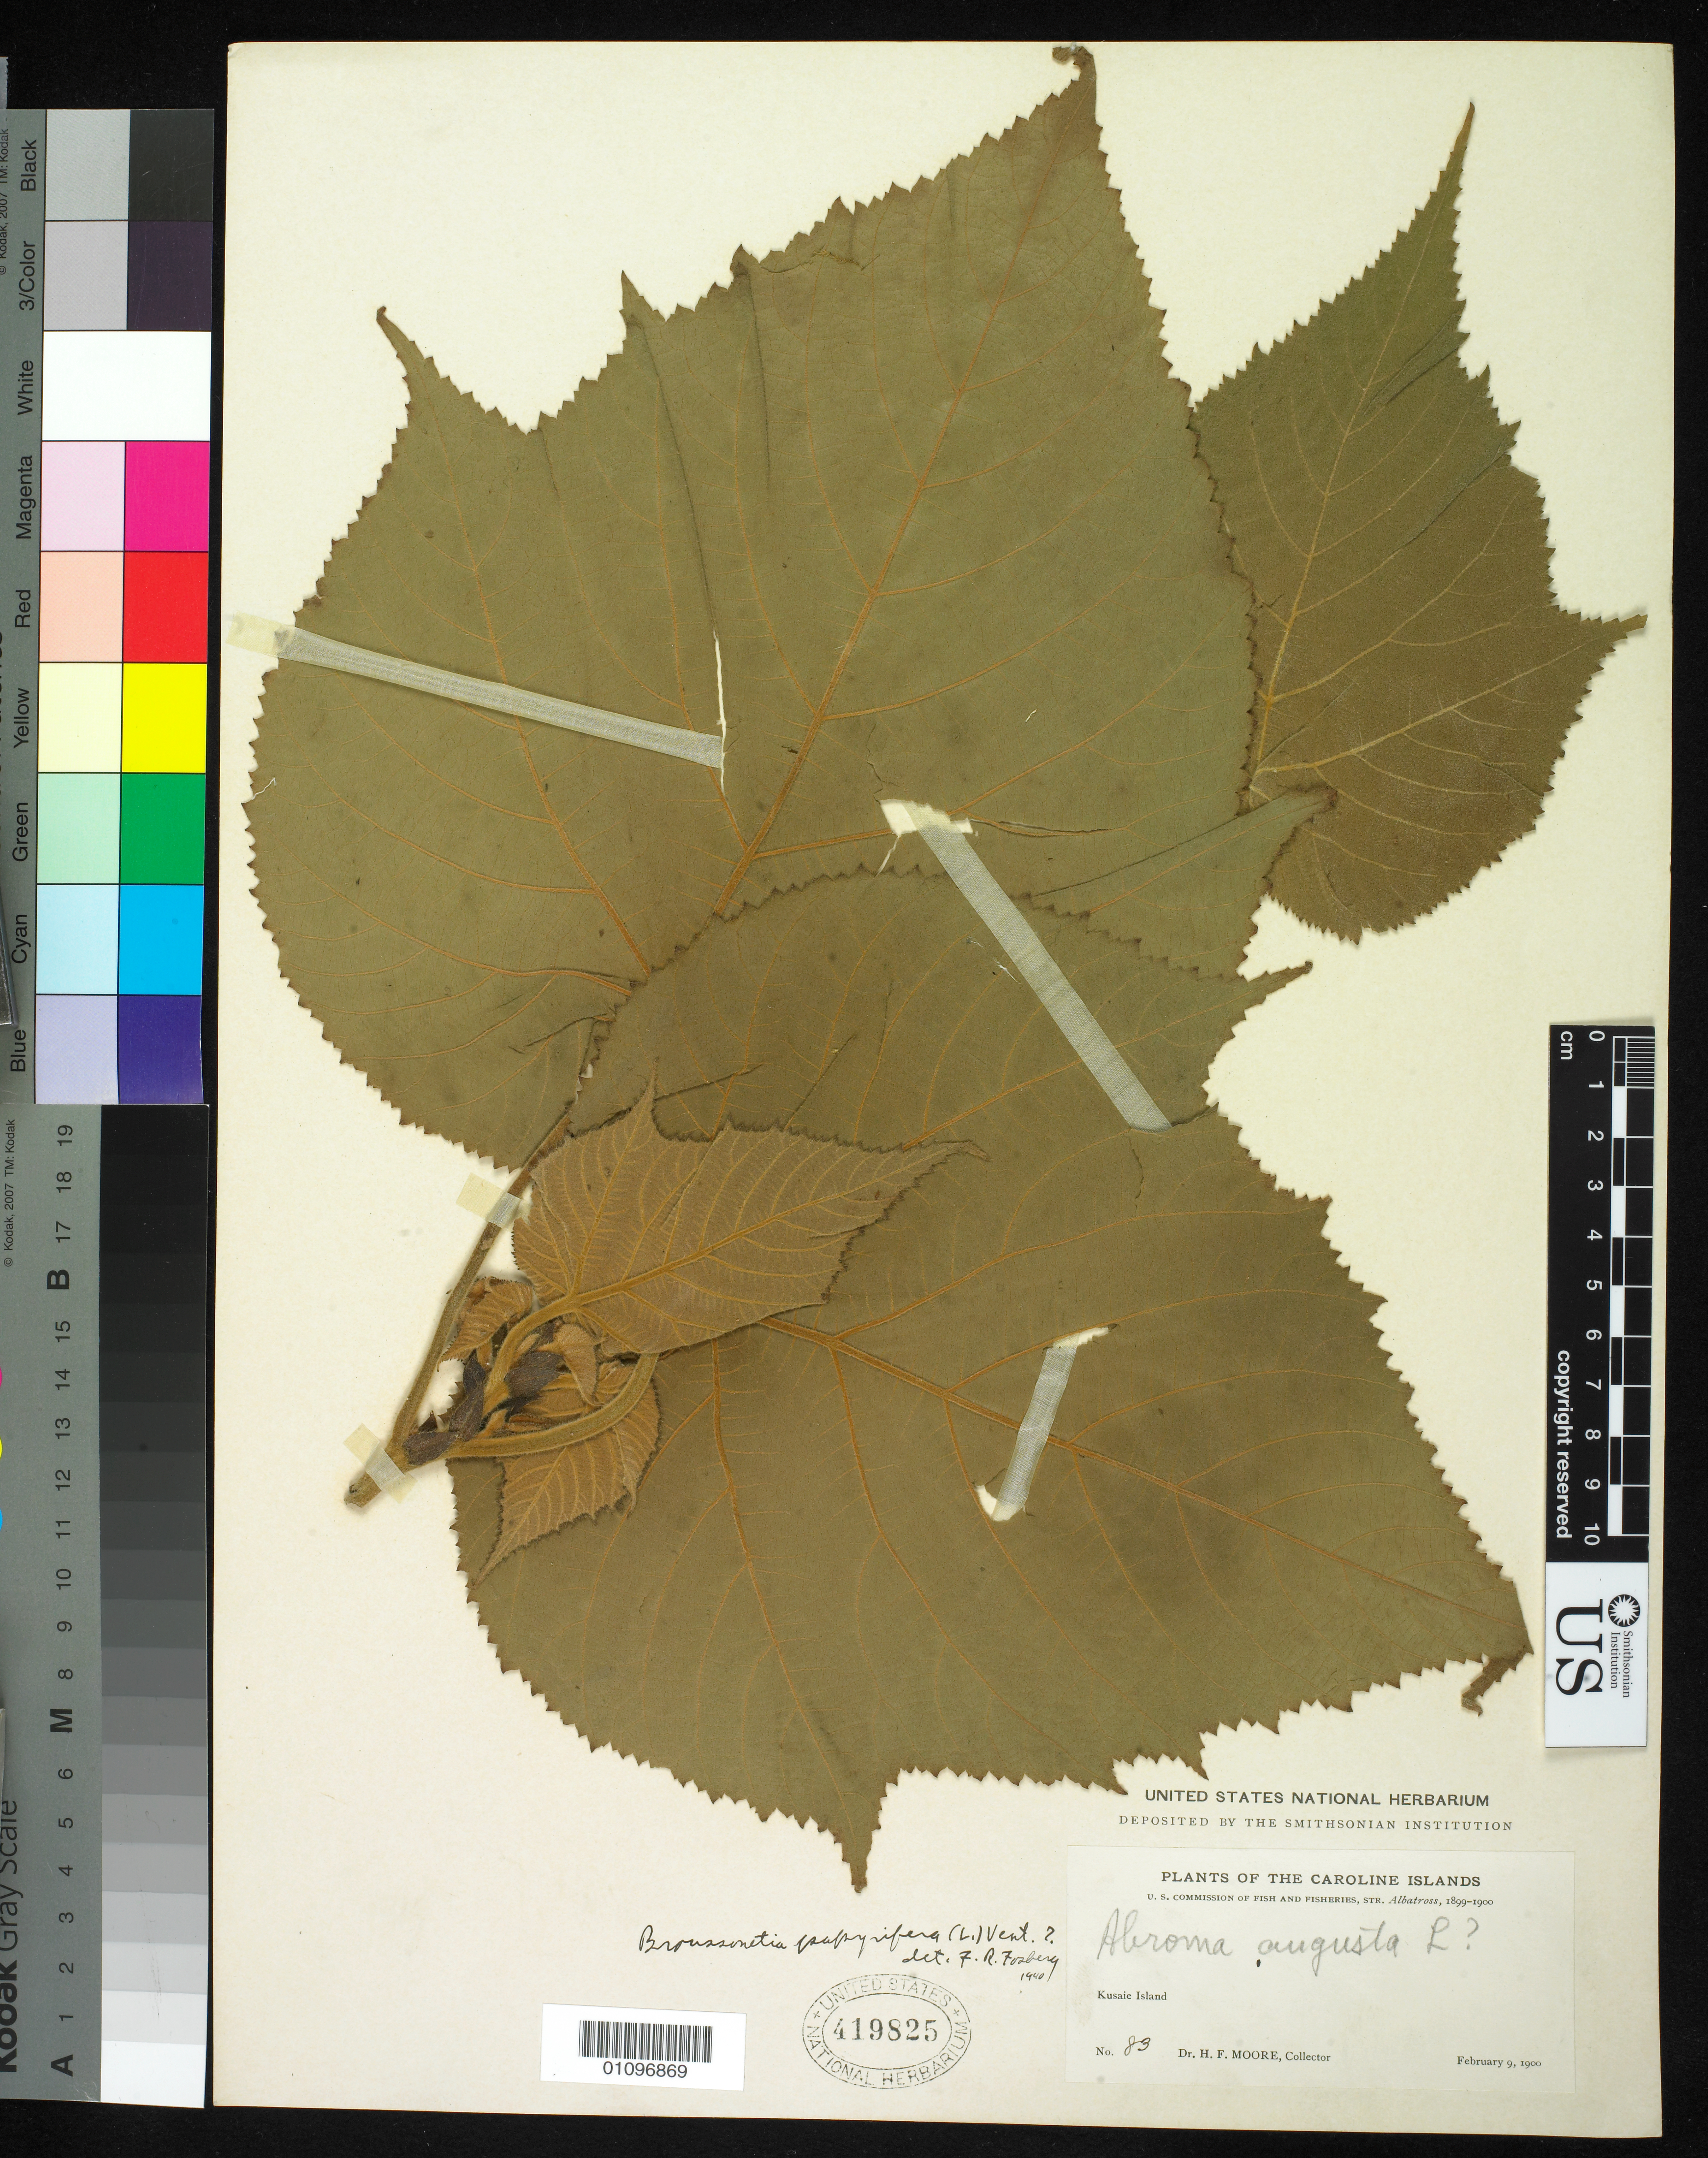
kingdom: Plantae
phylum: Tracheophyta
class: Magnoliopsida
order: Rosales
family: Moraceae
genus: Broussonetia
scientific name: Broussonetia papyrifera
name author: (L.) L'Hér. ex Vent.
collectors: H. F. Moore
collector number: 83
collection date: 1900-02-09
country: Micronesia, Federated States of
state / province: Kosrae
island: Kosrae [Kusaie]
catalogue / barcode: US 419825